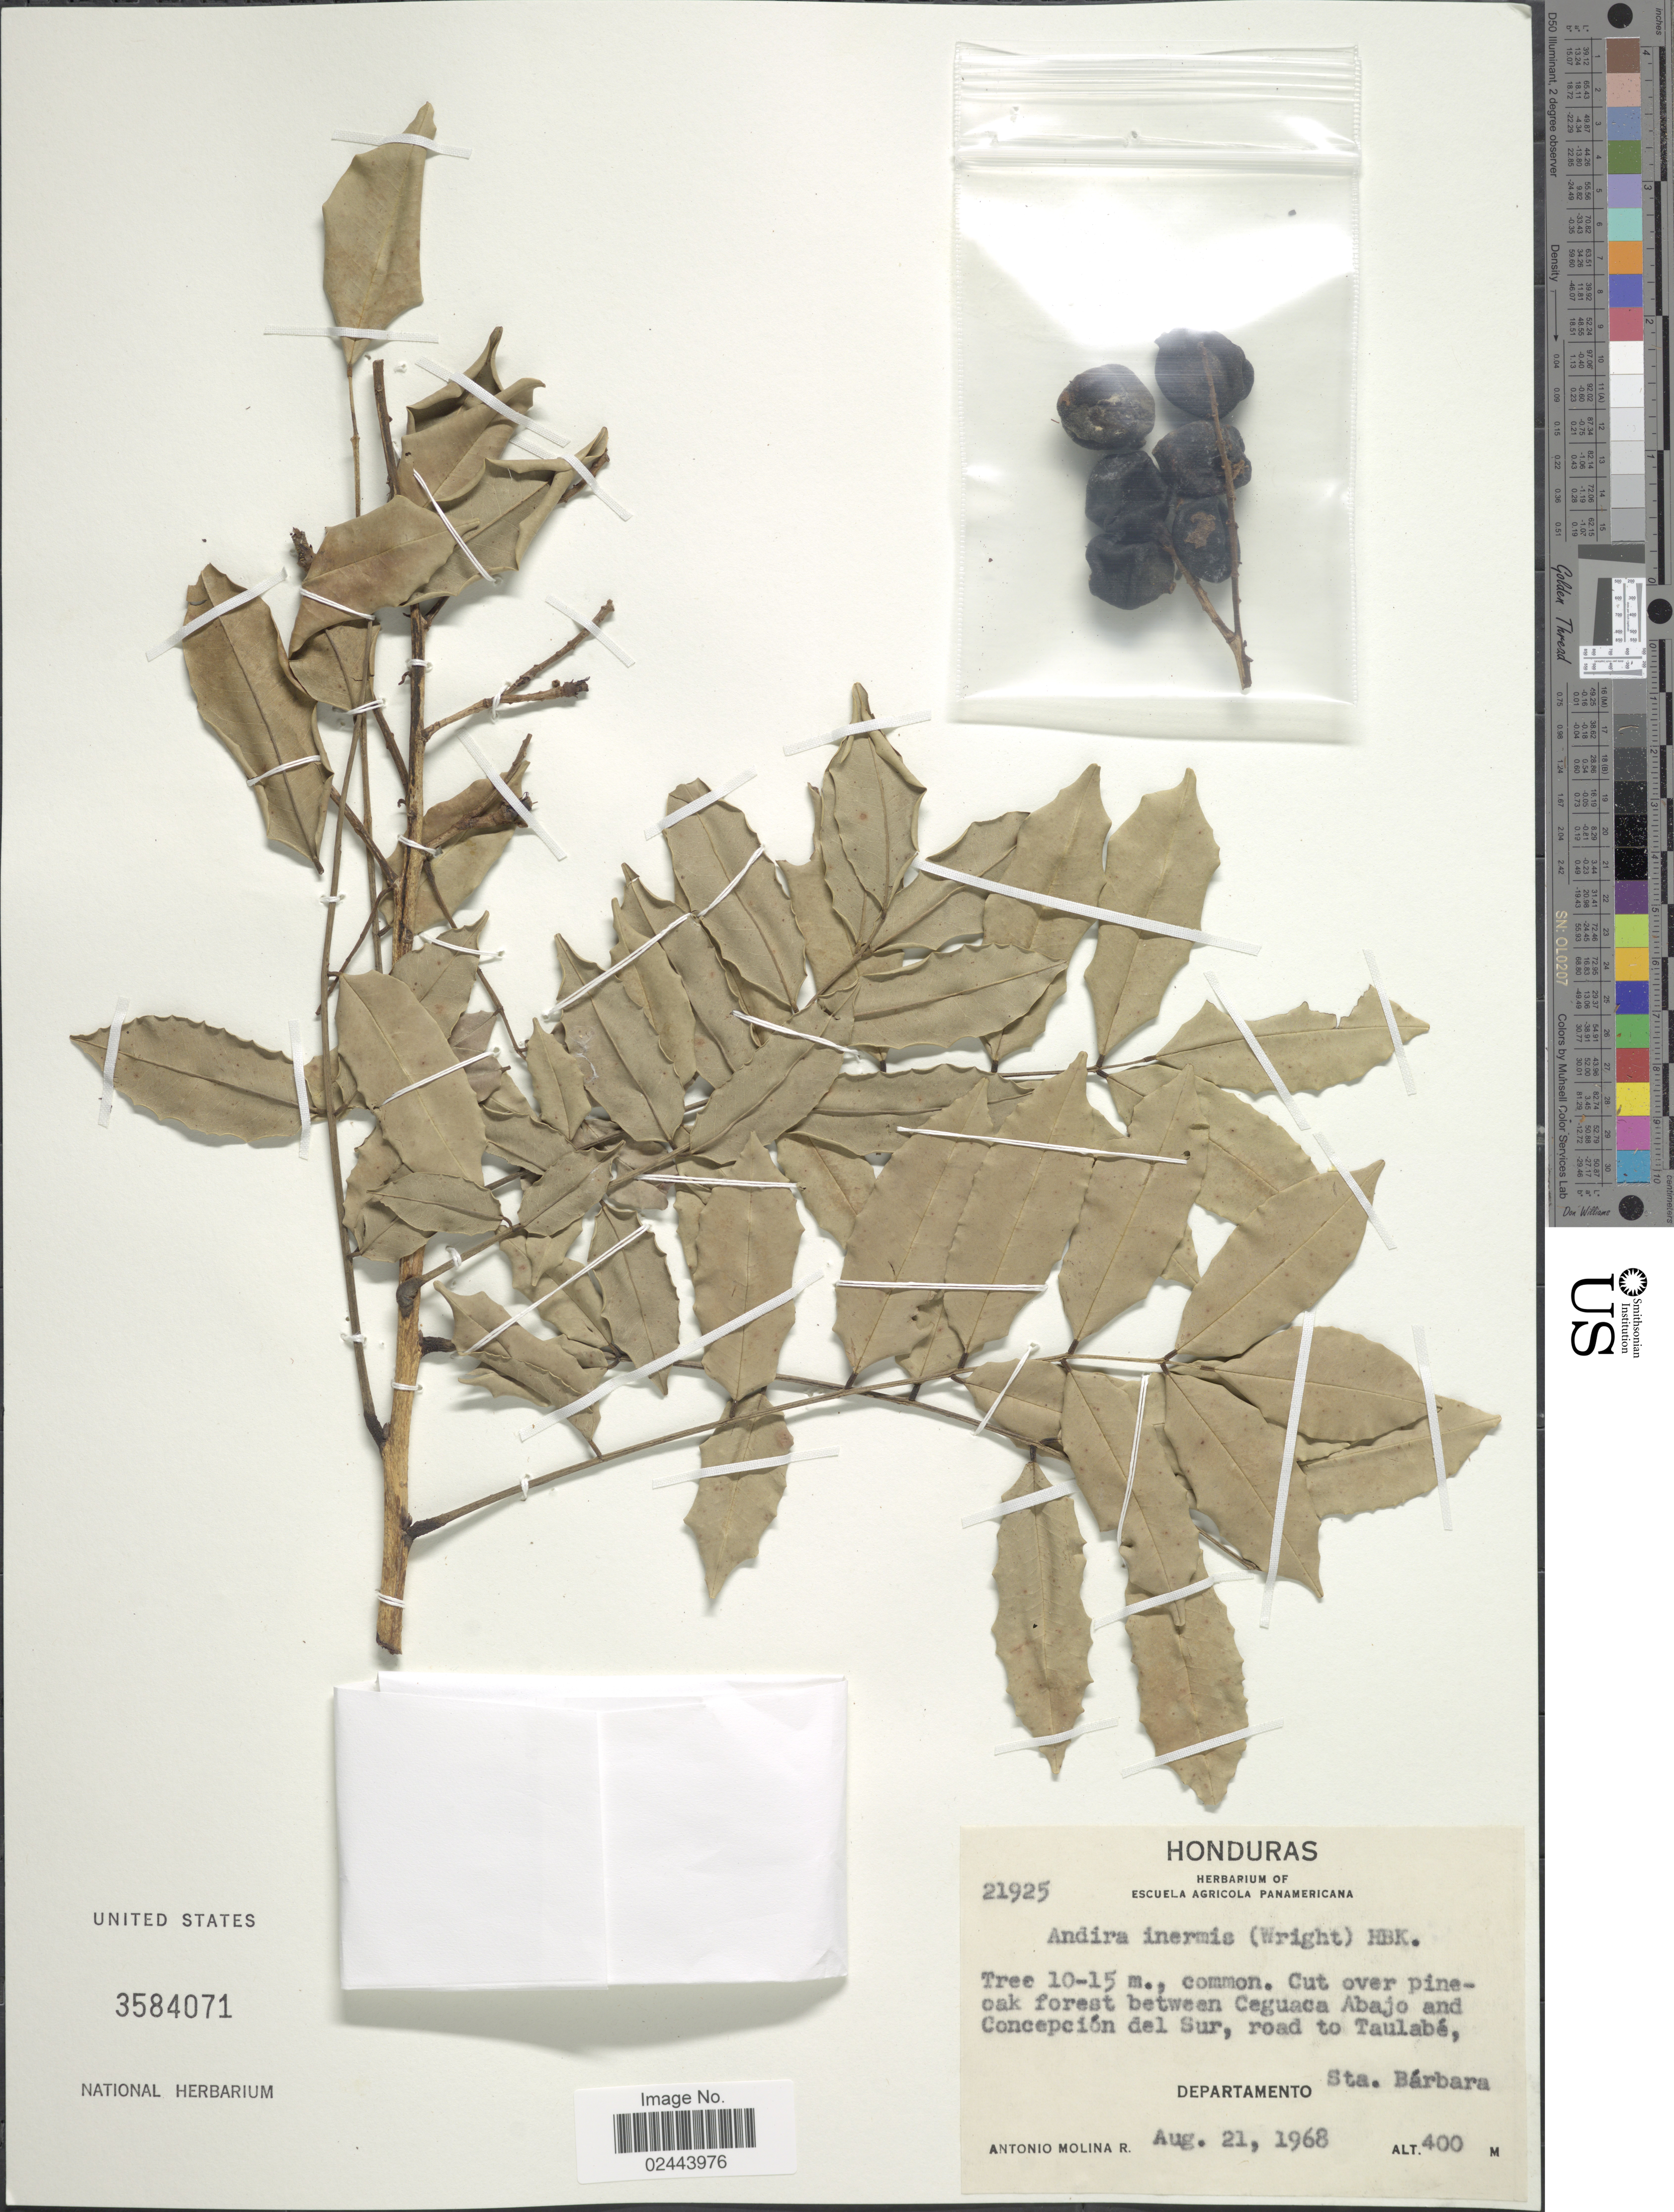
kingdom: Plantae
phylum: Tracheophyta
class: Magnoliopsida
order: Fabales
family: Fabaceae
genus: Andira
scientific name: Andira inermis subsp. inermis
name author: (W. Wright) Kunth ex DC.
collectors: A. Molina R.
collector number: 21925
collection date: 1968-08-21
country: Honduras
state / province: Santa Bárbara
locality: Cut over pine-oak forest between Ceguaca Abajo and Concepción del Sur, road to Taulabé, Departamento Sta Barbara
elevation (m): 400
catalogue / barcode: US 3584071